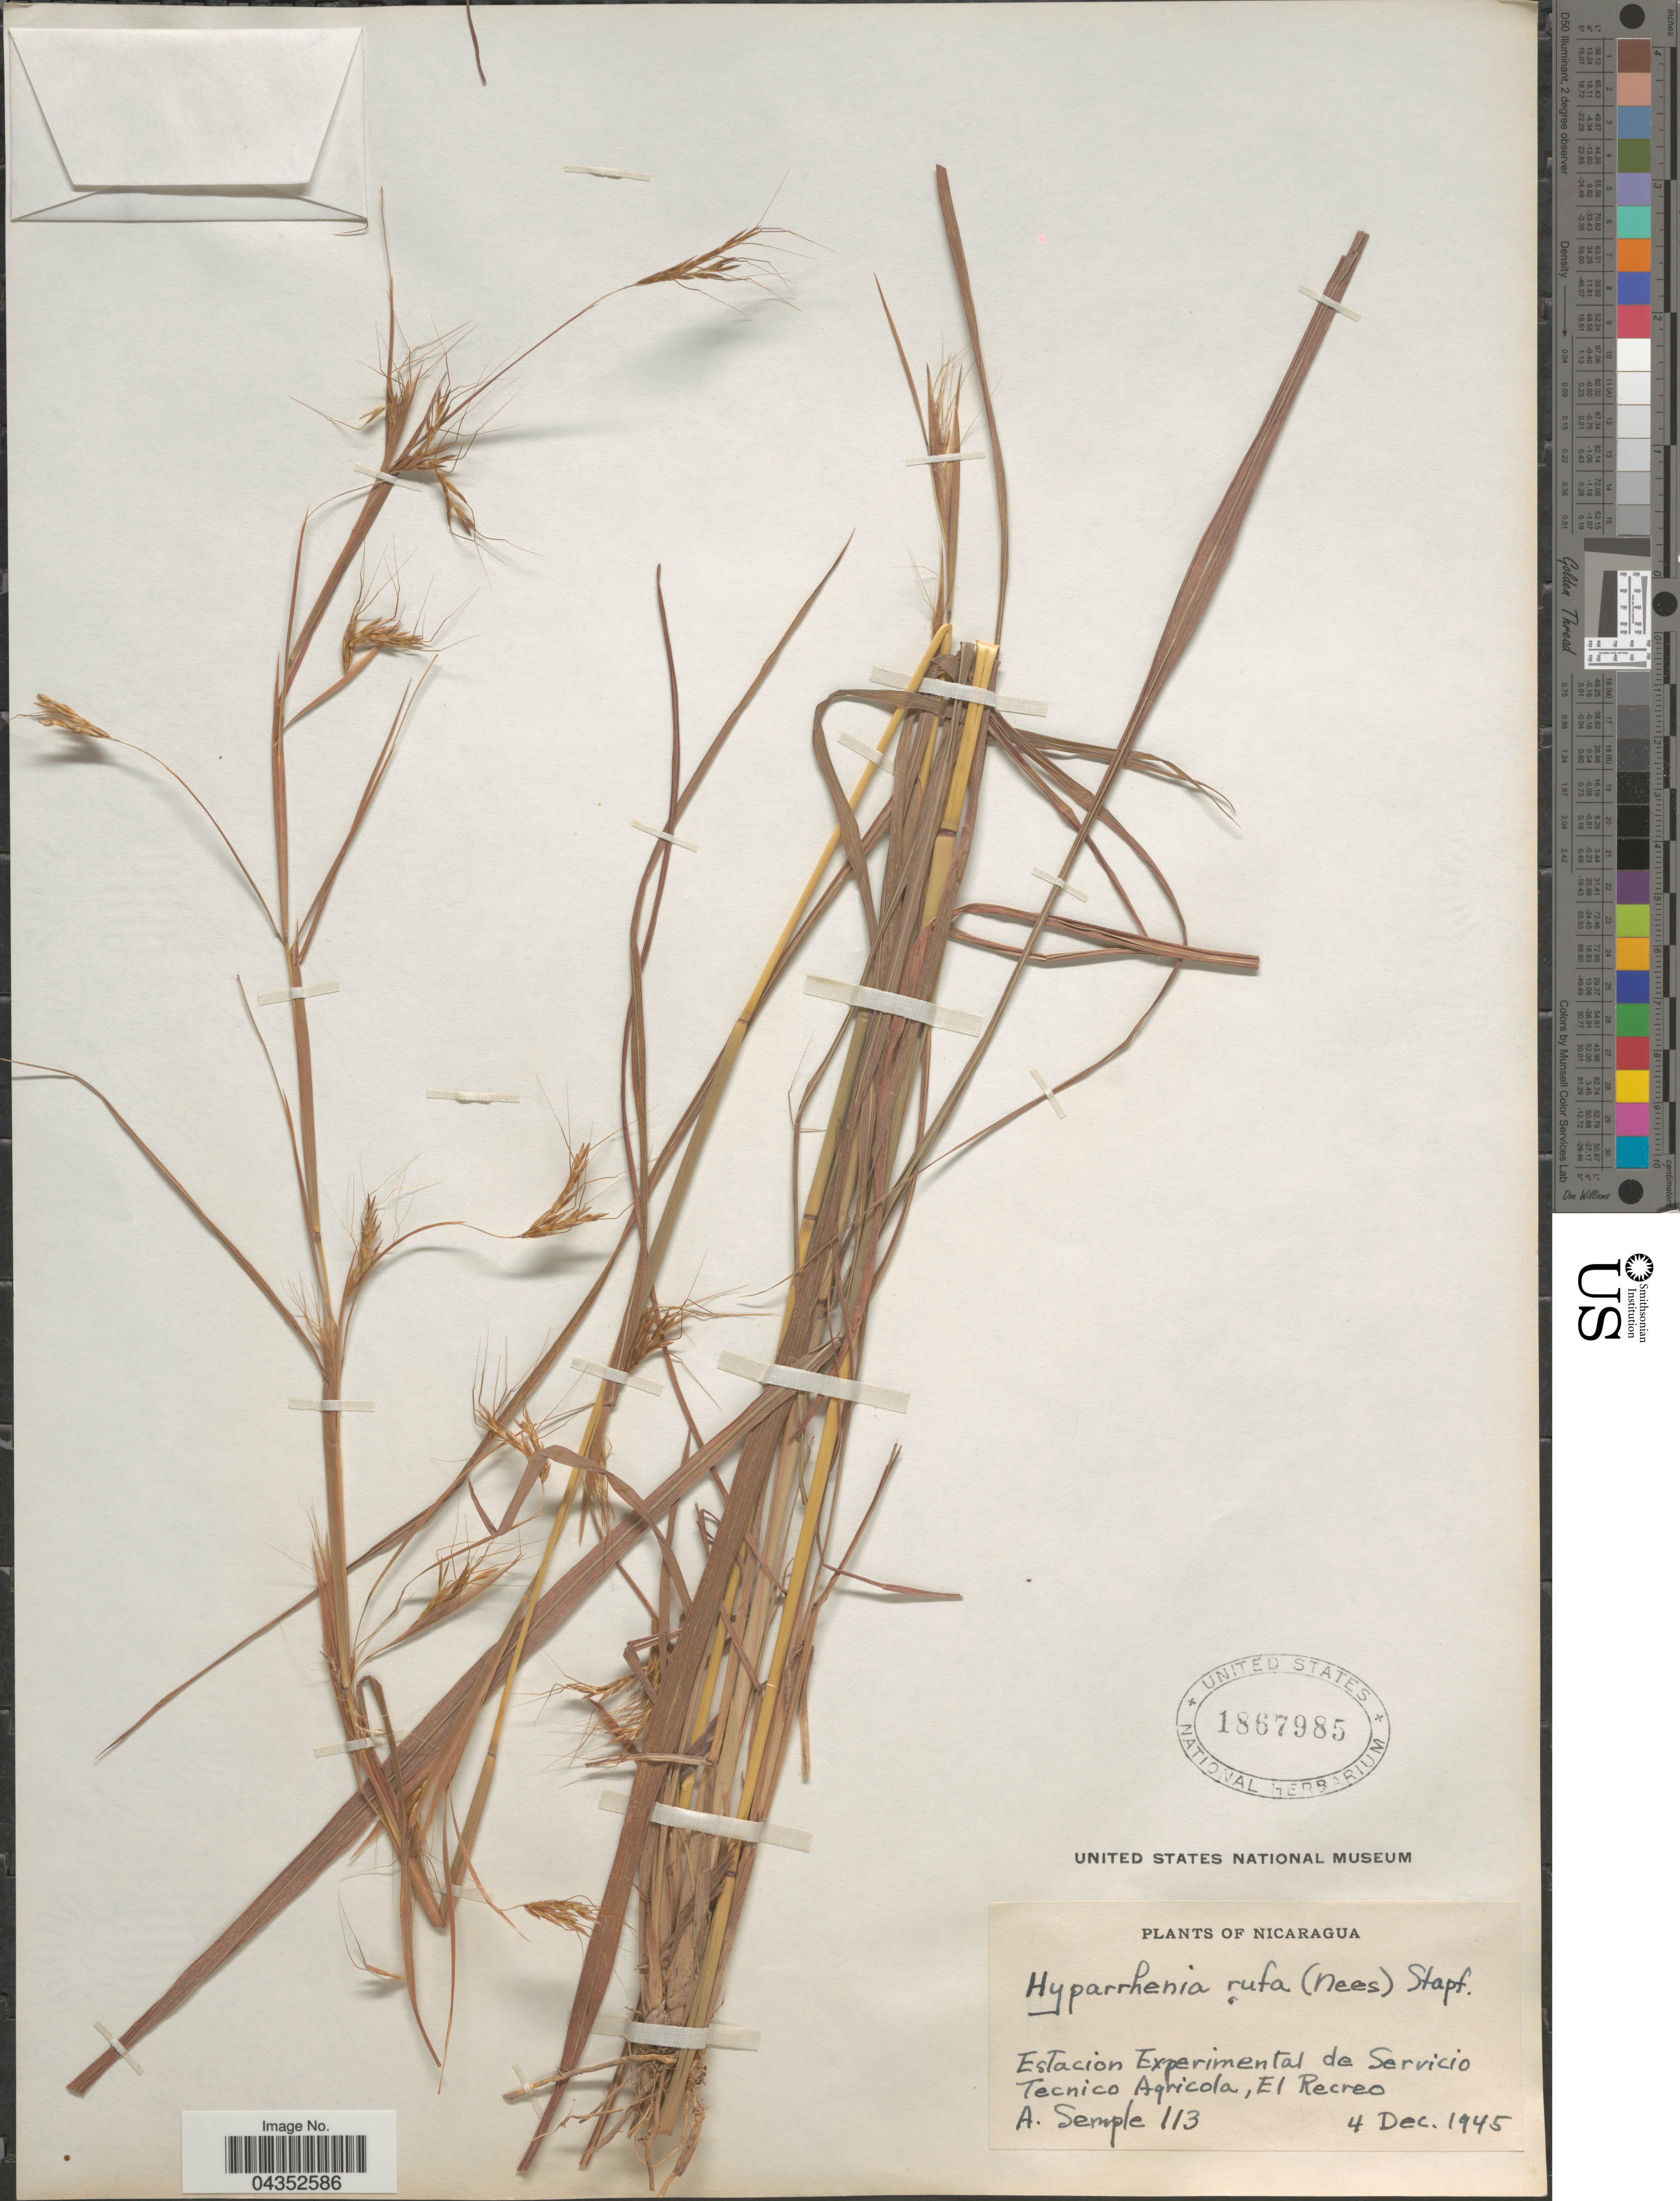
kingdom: Plantae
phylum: Tracheophyta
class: Liliopsida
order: Poales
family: Poaceae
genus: Hyparrhenia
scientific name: Hyparrhenia rufa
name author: (Nees) Stapf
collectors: A. Semple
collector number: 113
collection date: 1945-12-04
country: Nicaragua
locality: Estacion Experimental de Servicio Tecnico Agricola, El Recreo.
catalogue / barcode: US 1867985